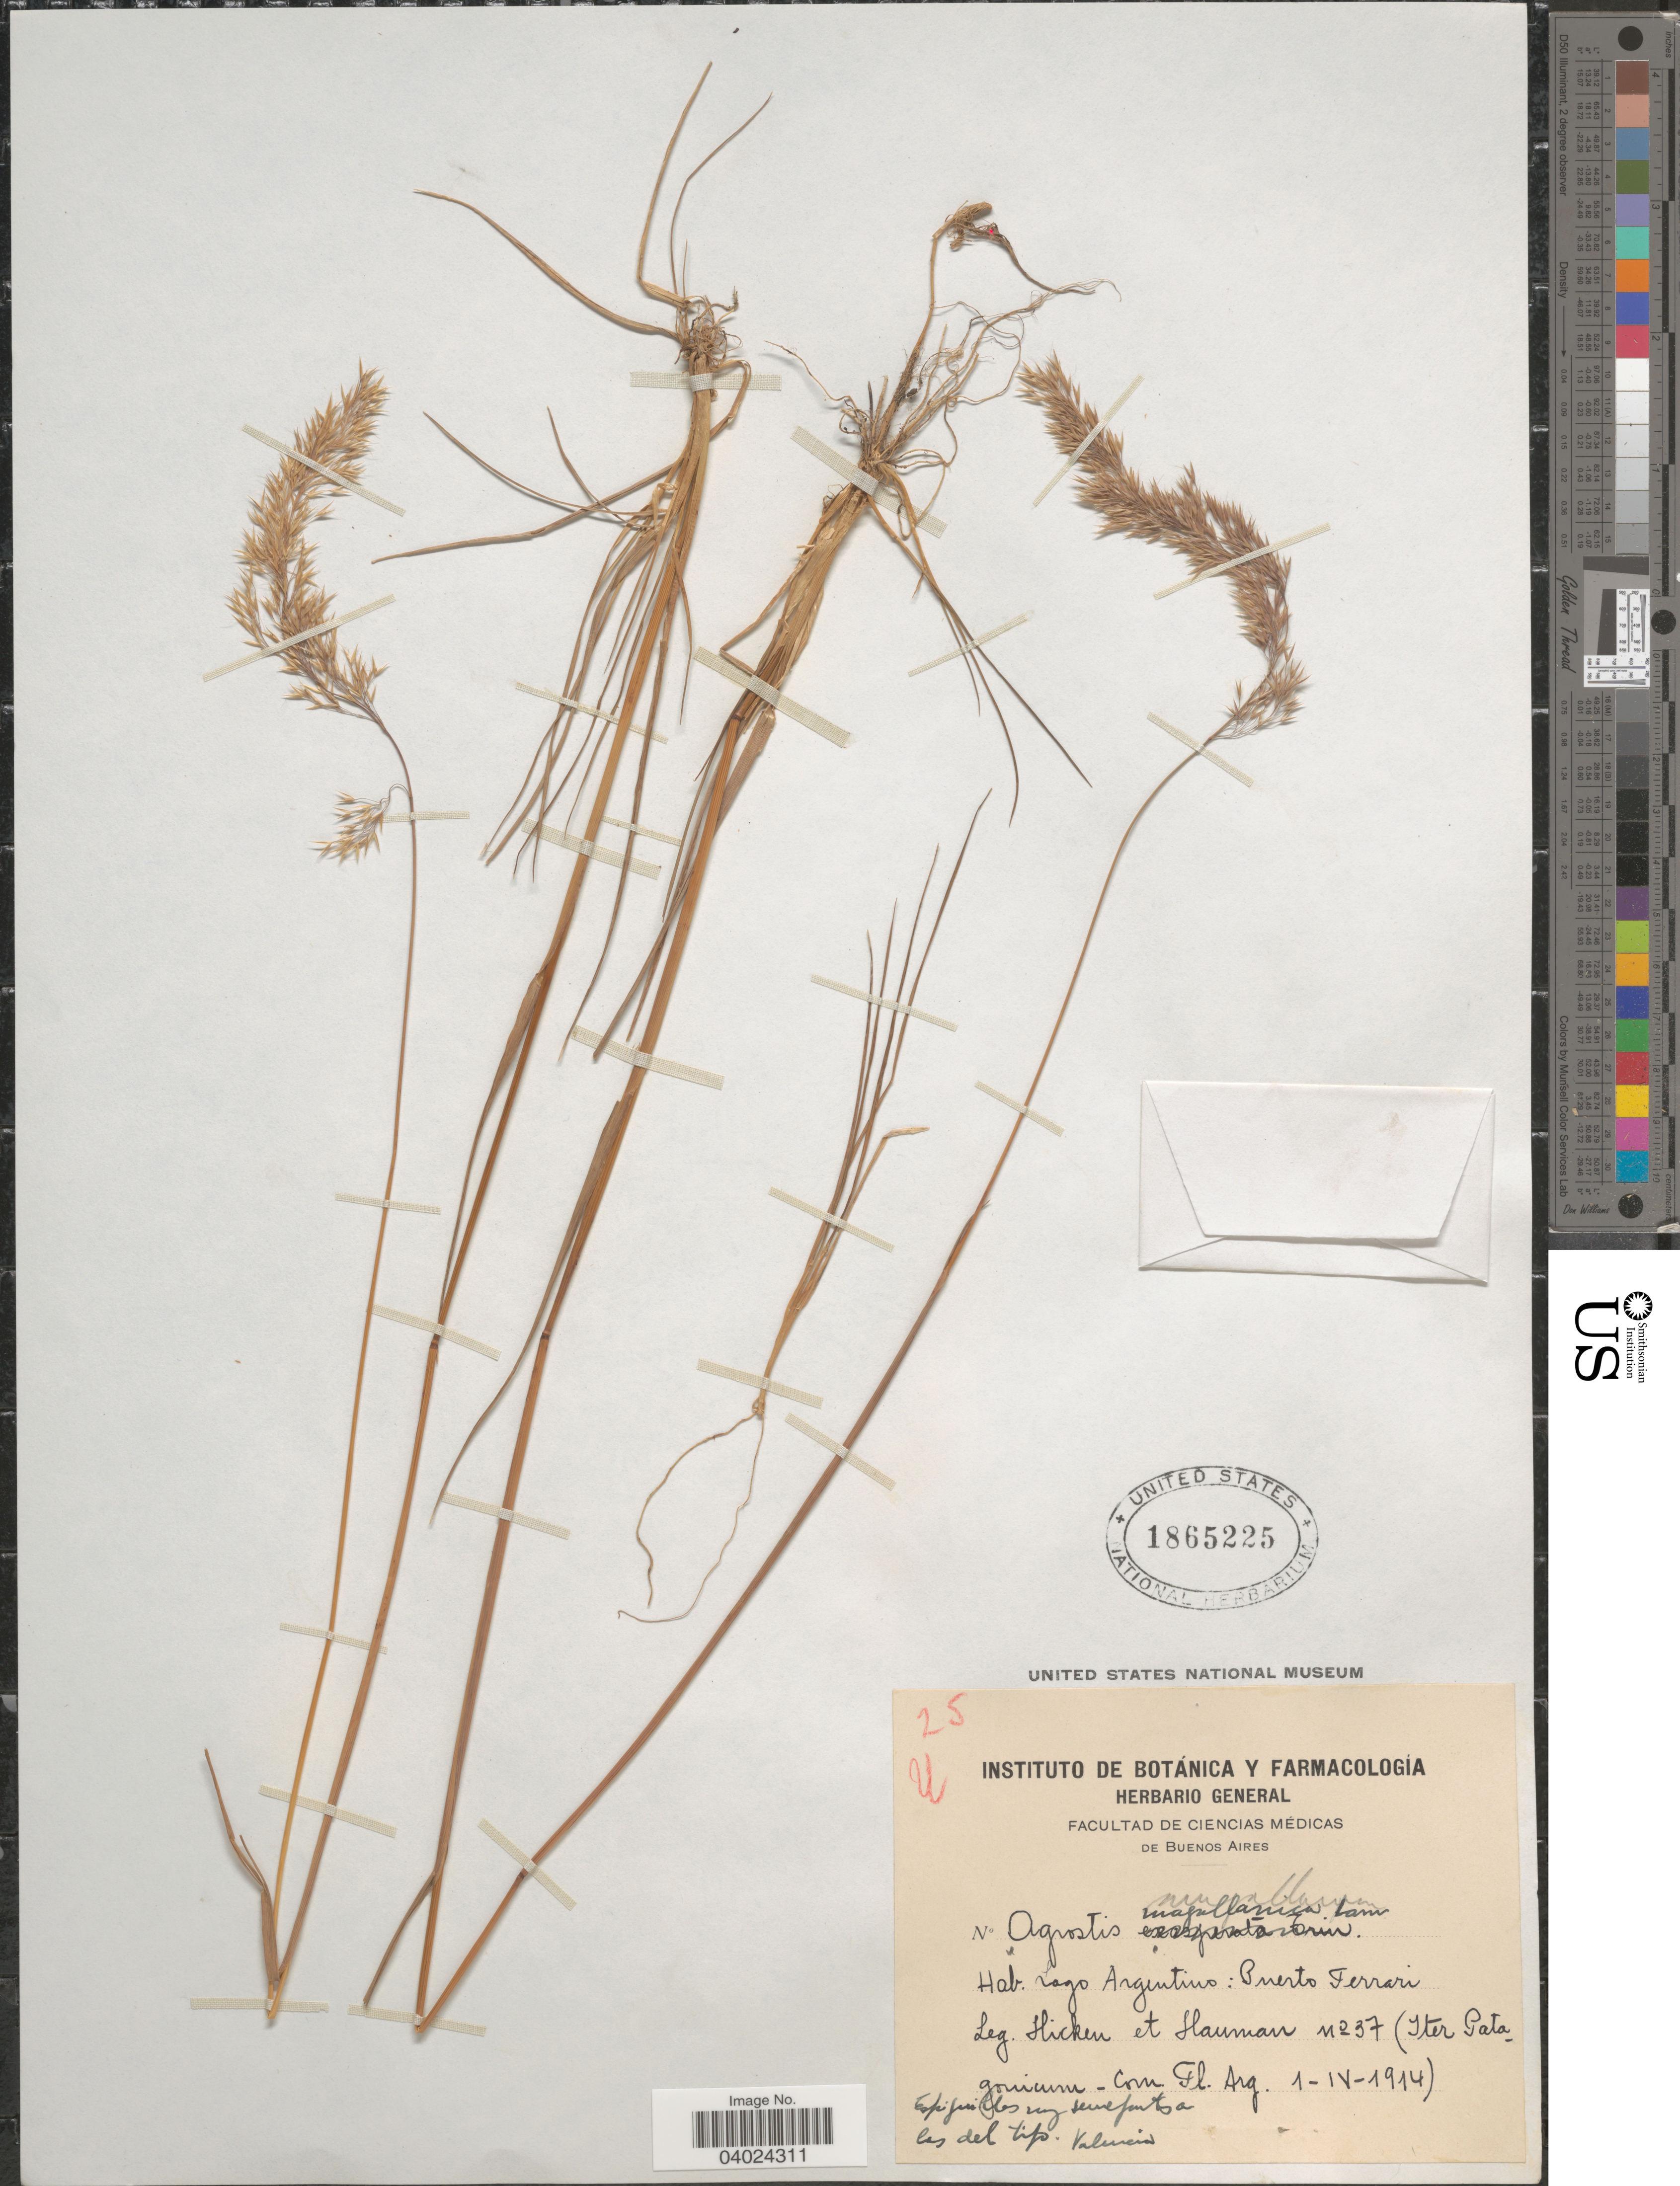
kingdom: Plantae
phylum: Tracheophyta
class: Liliopsida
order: Poales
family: Poaceae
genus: Agrostis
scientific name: Agrostis magellanica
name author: Lam.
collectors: Hicken & Hauman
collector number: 37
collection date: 1914-04-01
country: Argentina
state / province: Buenos Aires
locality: Lago Argentino: Puerto Ferrari. (Iter Patagonicum).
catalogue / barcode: US 1865225